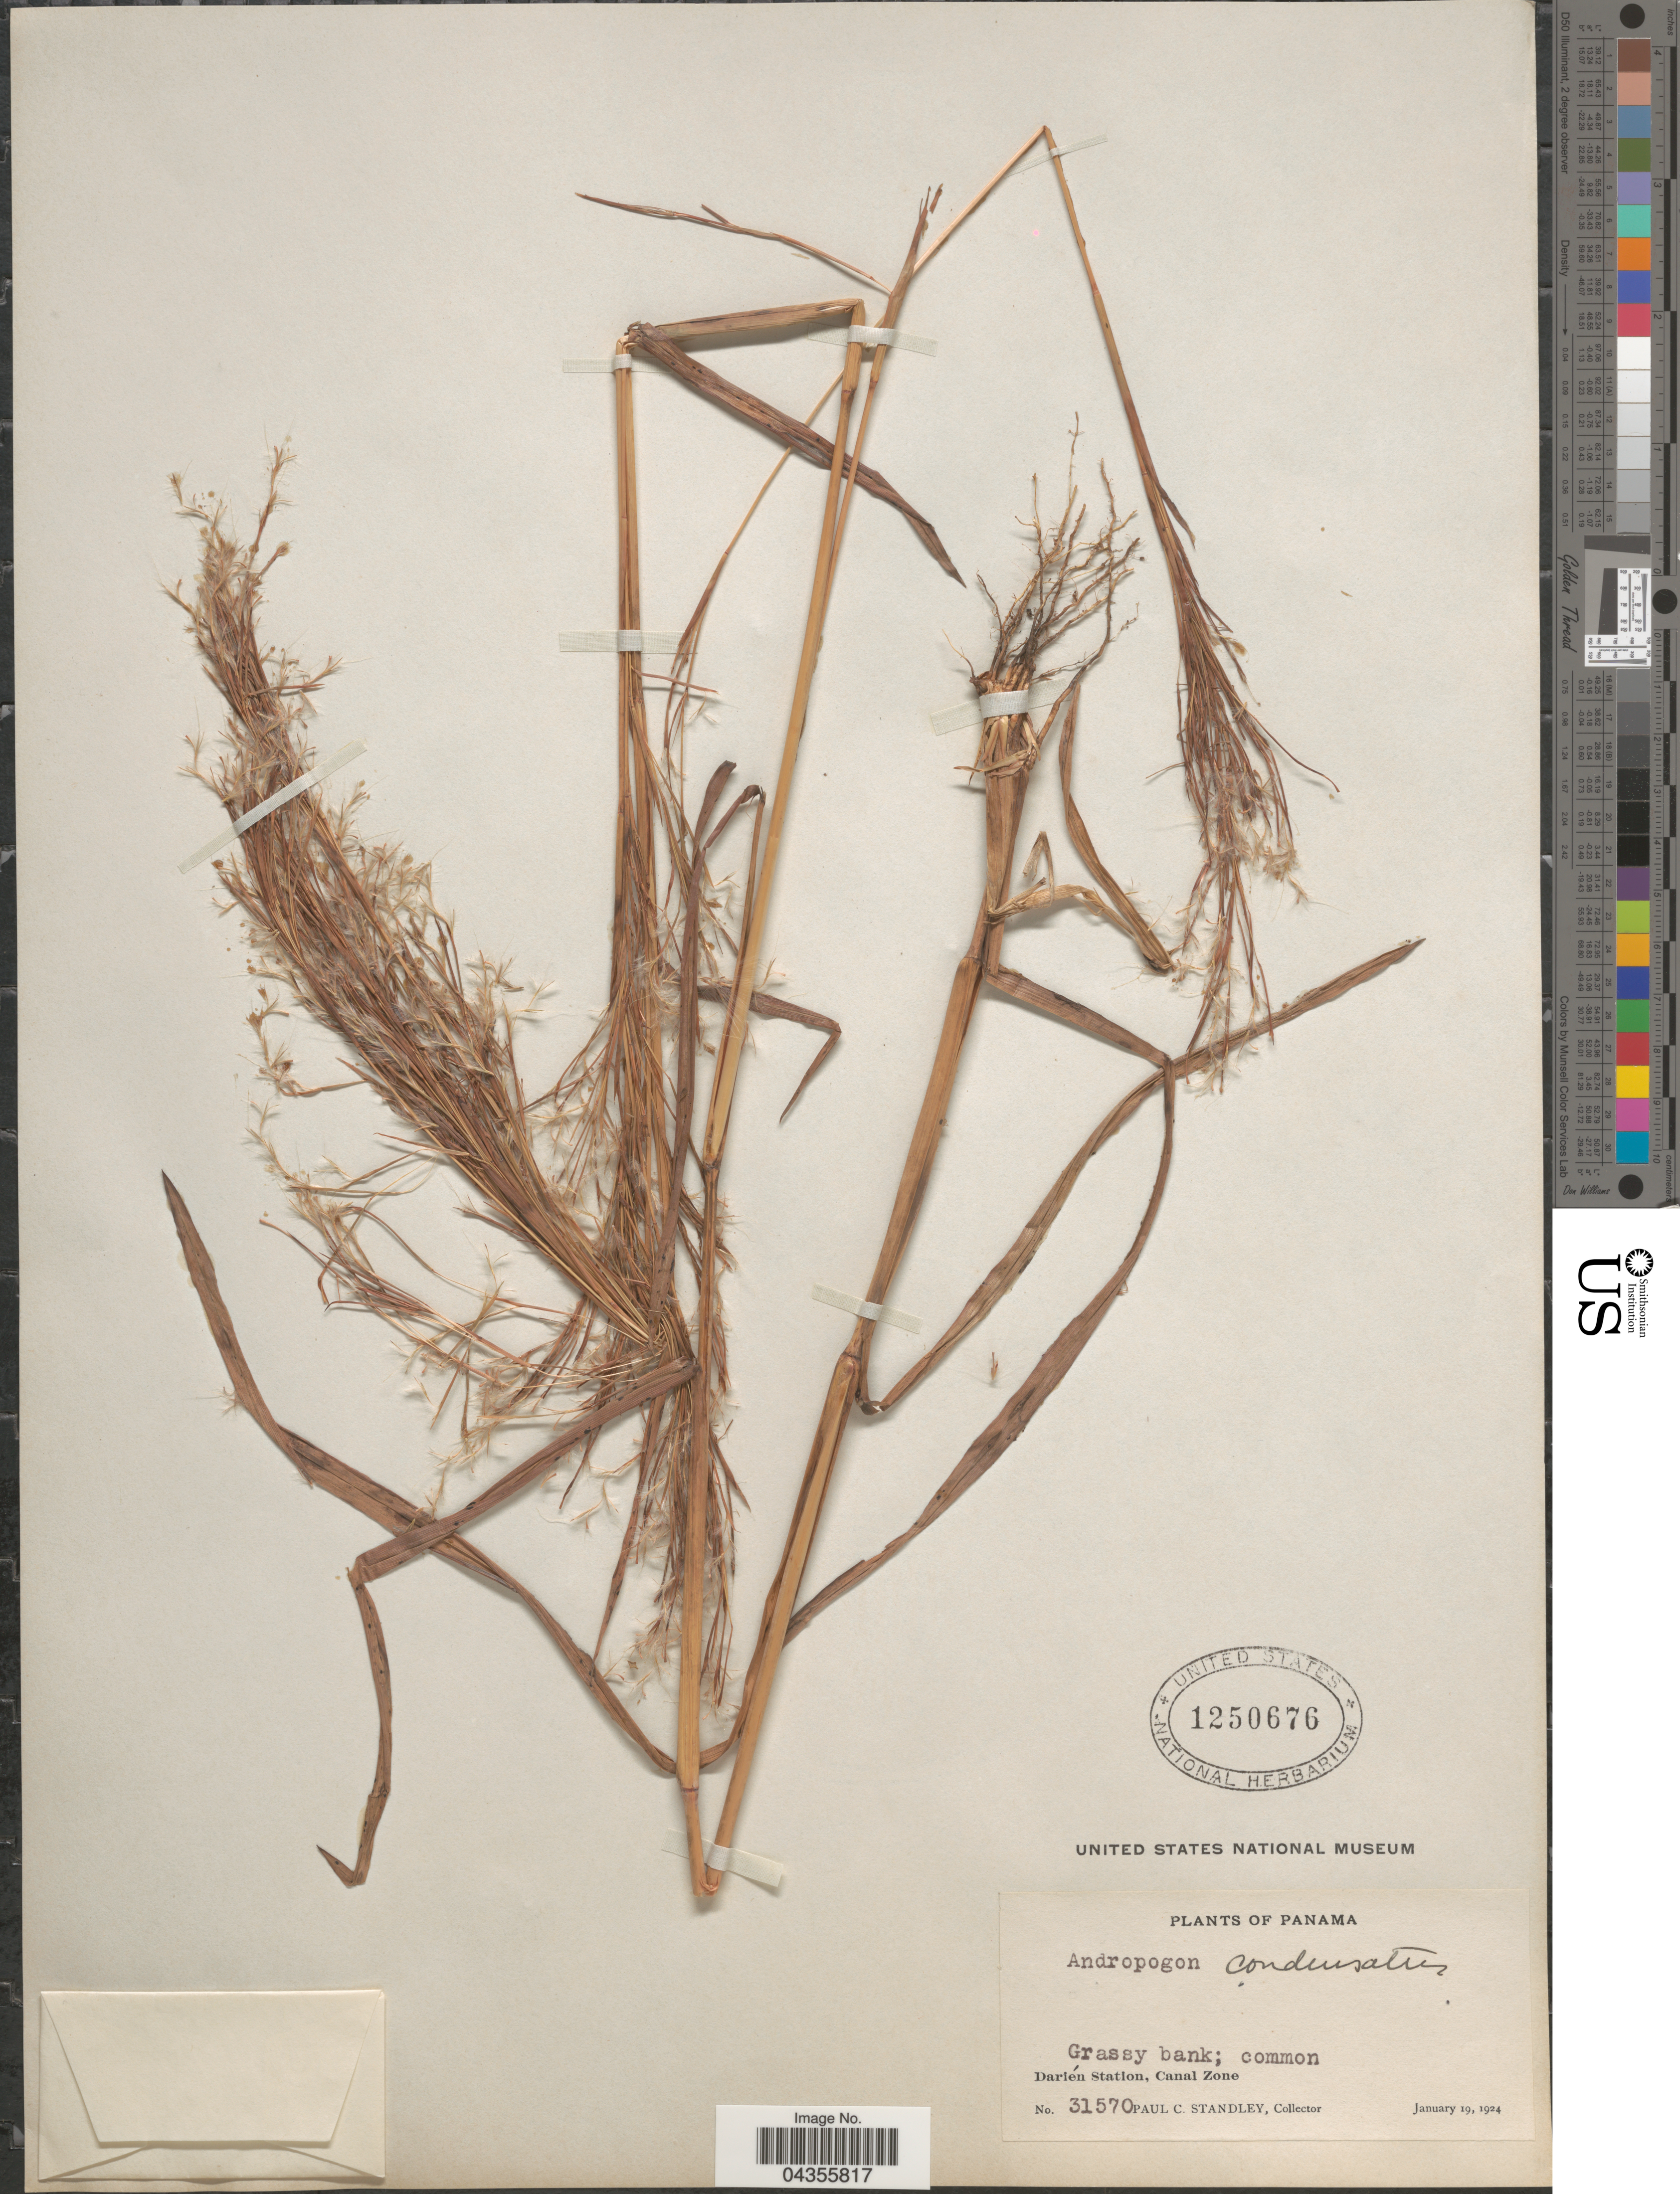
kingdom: Plantae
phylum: Tracheophyta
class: Liliopsida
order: Poales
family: Poaceae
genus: Schizachyrium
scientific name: Schizachyrium condensatum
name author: (Kunth) Nees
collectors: P. C. Standley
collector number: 31570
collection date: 1924-01-19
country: Panama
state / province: Colón / Panamá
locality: Grassy bank; common. Darién Station, Canal Zone.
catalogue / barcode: US 1250676